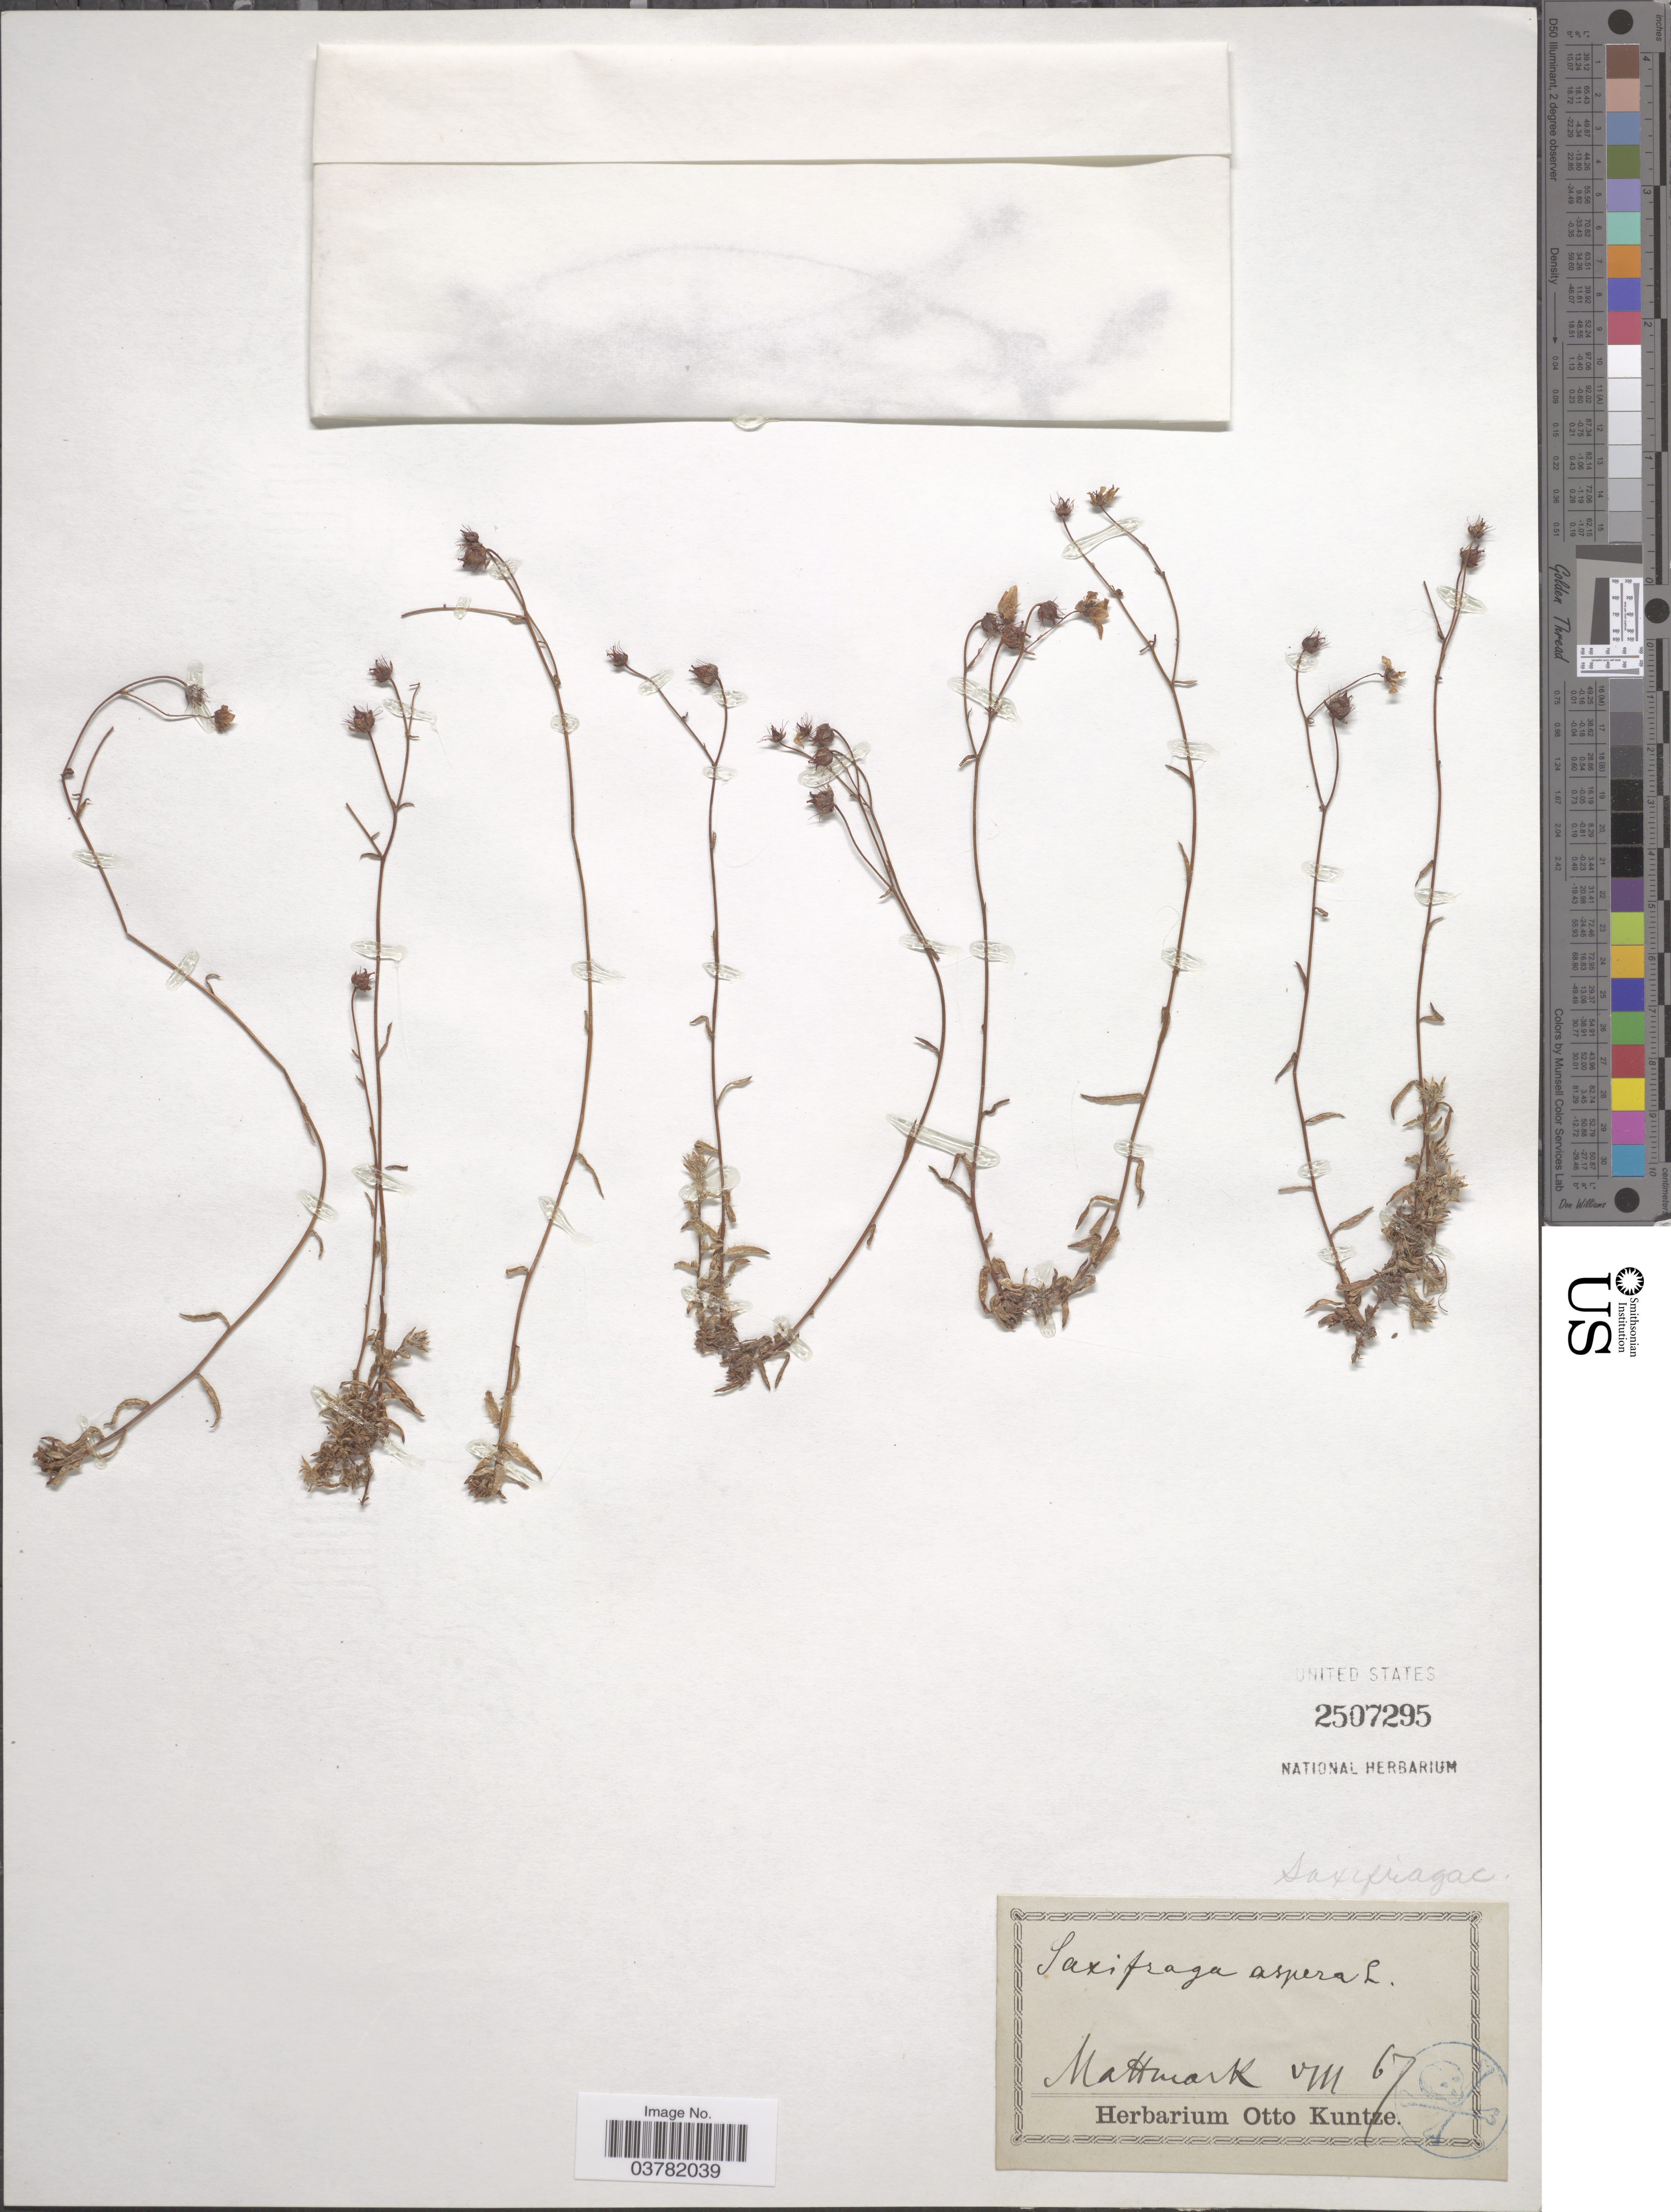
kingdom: Plantae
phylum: Tracheophyta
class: Magnoliopsida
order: Saxifragales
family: Saxifragaceae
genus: Saxifraga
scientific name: Saxifraga aspera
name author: L.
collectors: ex herb. Otto Kuntze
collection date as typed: Transcribed d/m/y: /8/67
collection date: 1867-08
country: Switzerland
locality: Mattmark.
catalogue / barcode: US 2507295